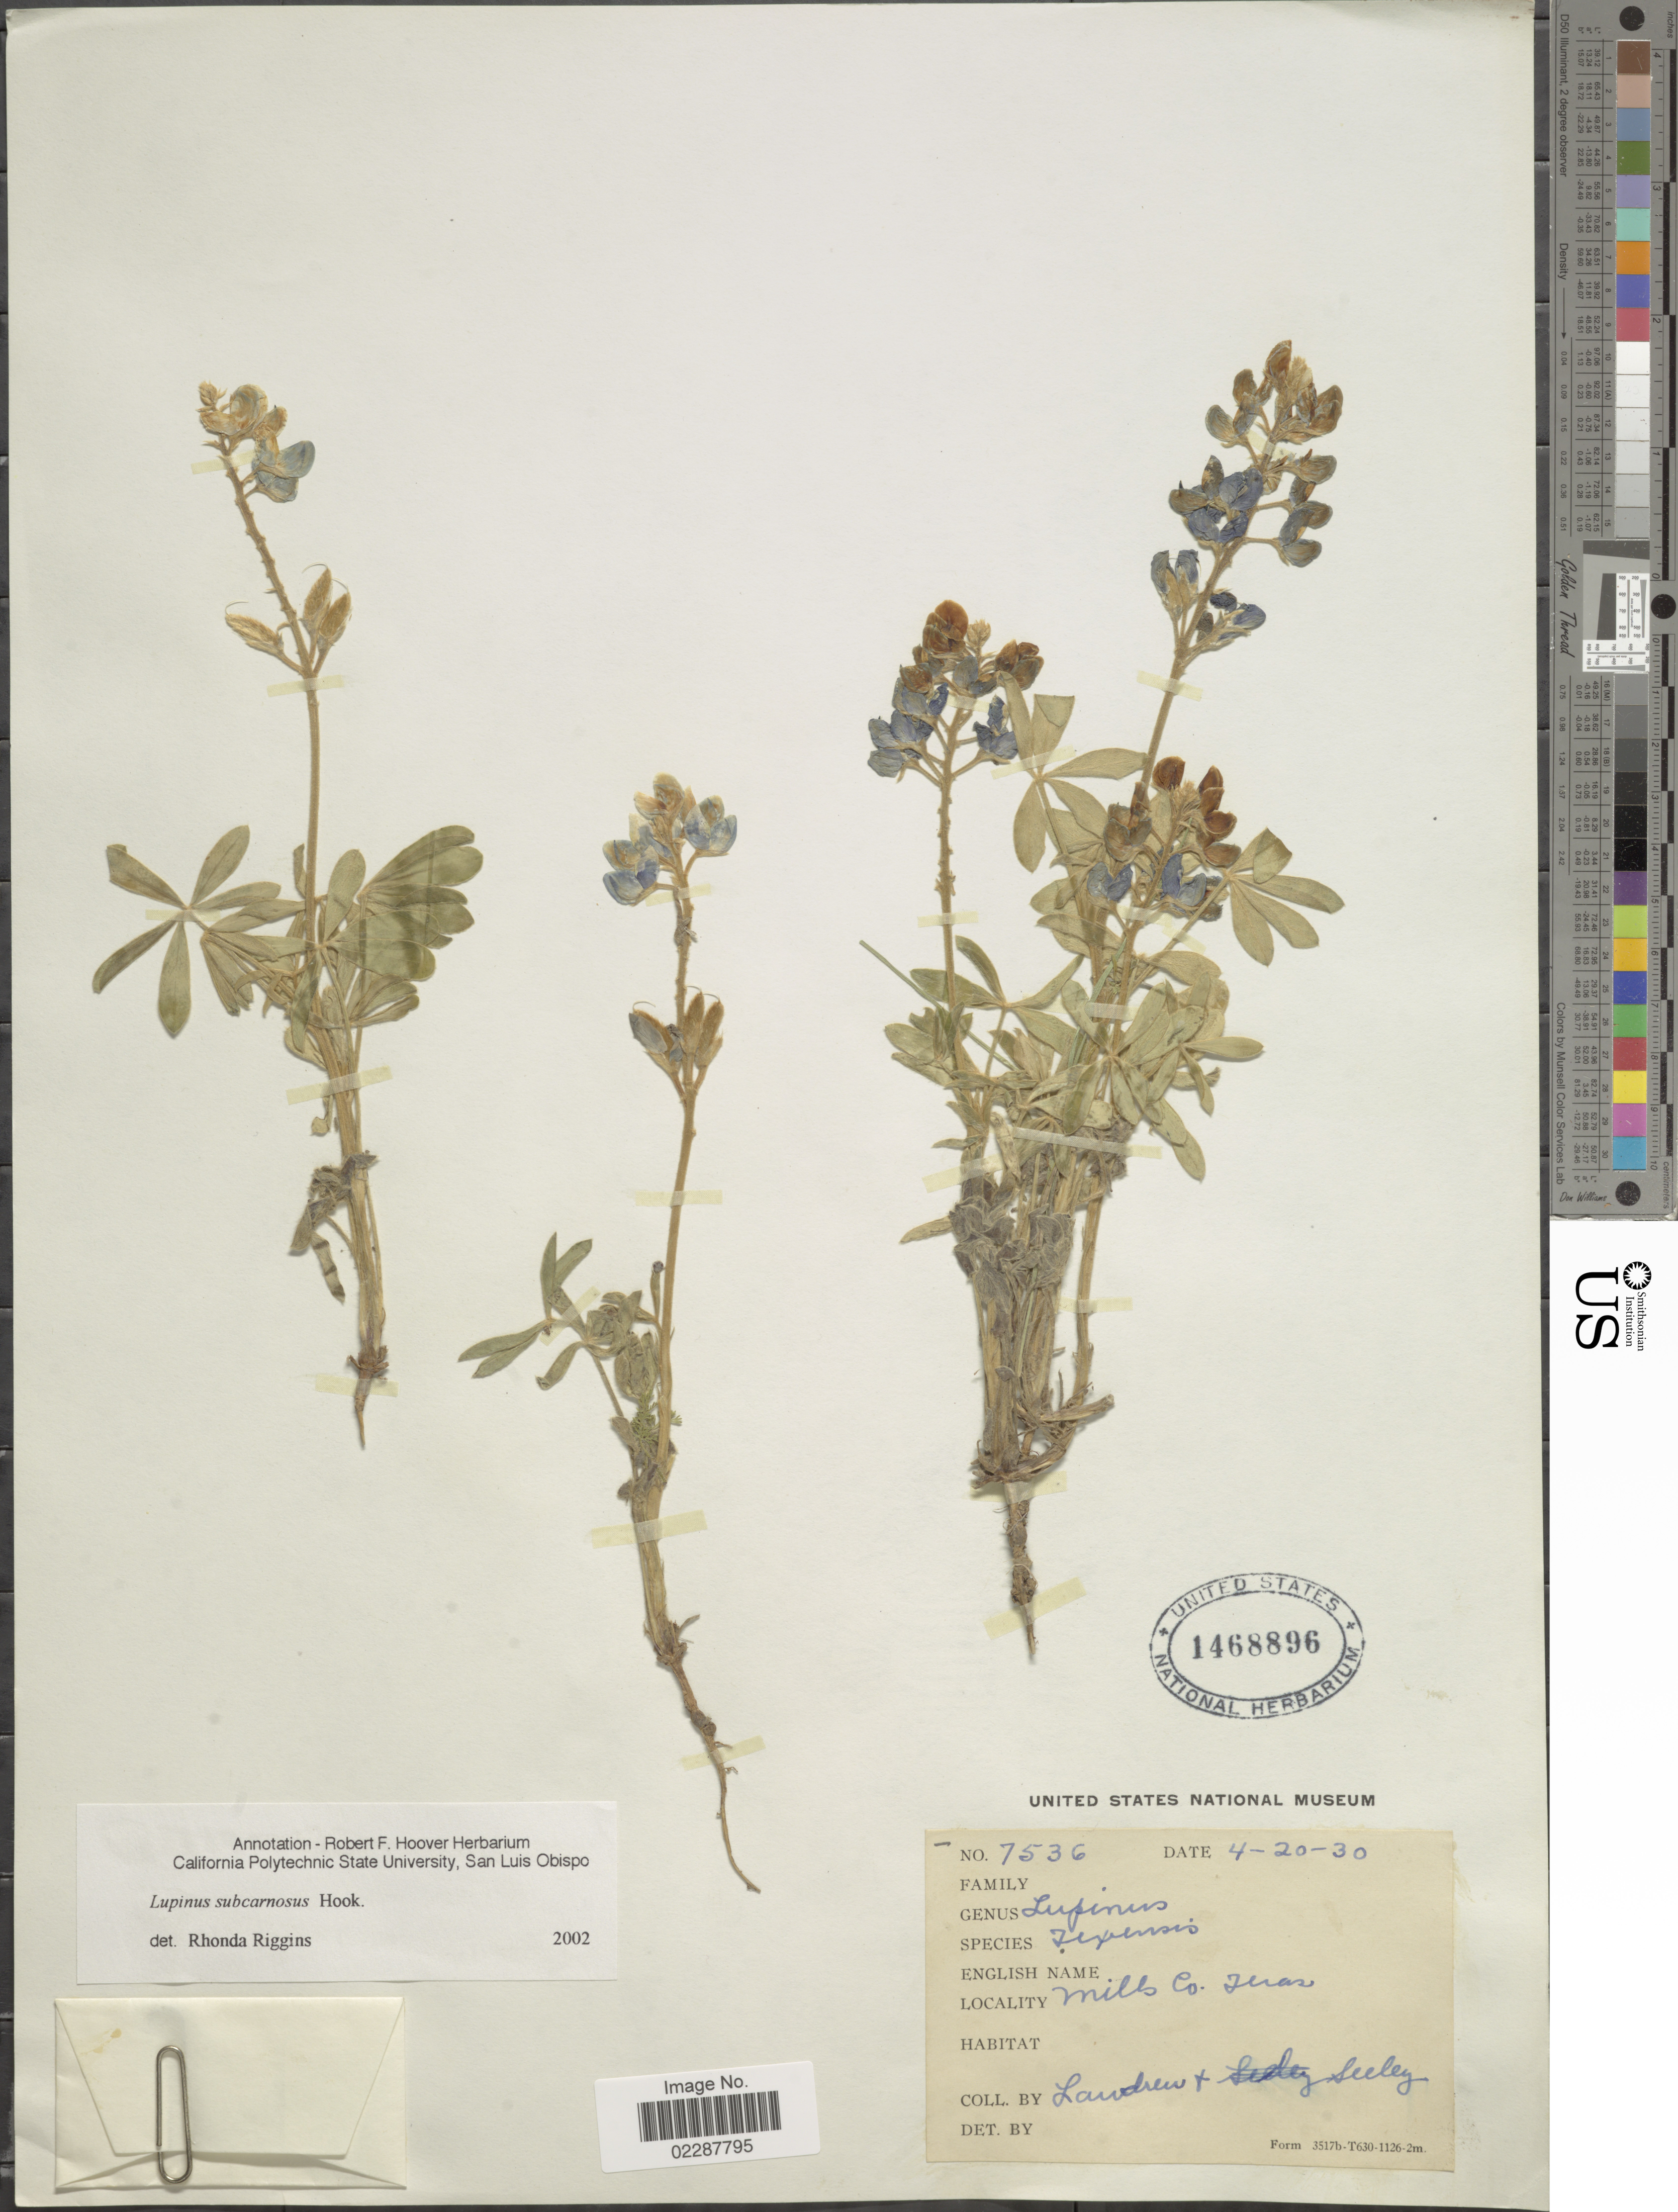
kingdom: Plantae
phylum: Tracheophyta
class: Magnoliopsida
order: Fabales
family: Fabaceae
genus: Lupinus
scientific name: Lupinus subcarnosus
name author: Hook.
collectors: Landrew & Seeley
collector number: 7536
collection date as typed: Transcribed d/m/y: 20/4/30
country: United States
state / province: Texas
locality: Mills Co.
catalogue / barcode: US 1468896